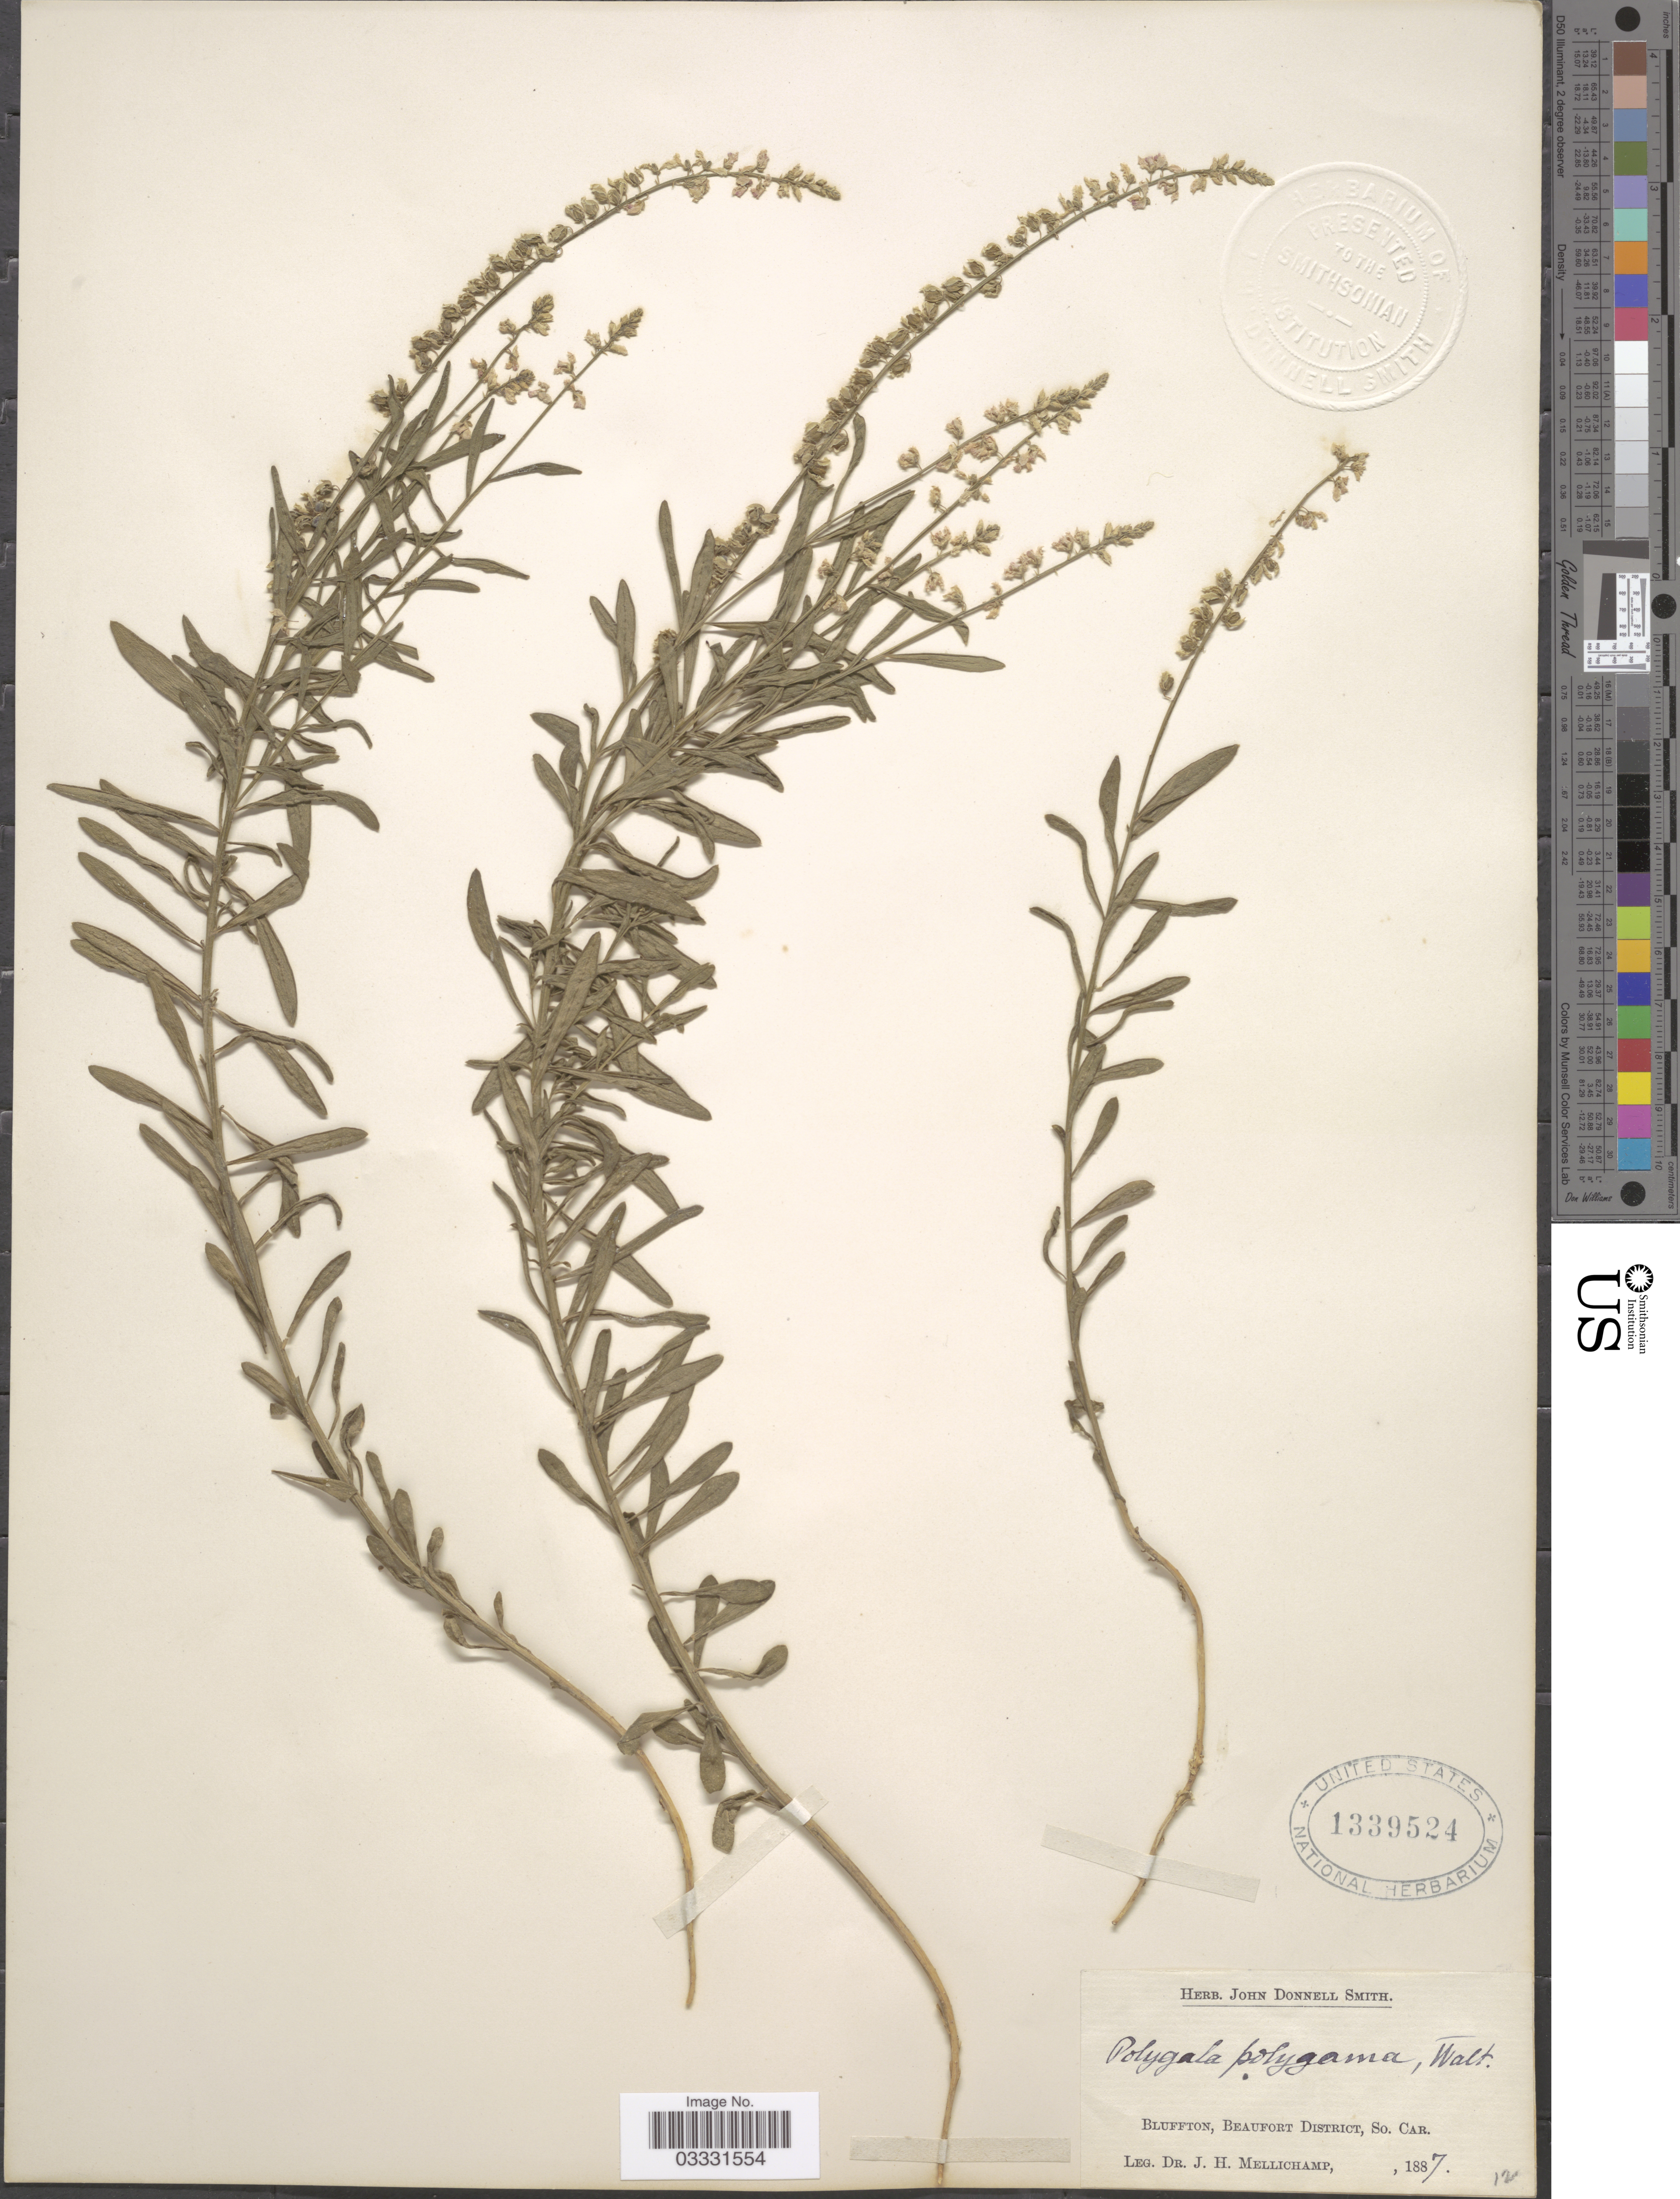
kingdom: Plantae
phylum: Tracheophyta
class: Magnoliopsida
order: Fabales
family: Polygalaceae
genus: Polygala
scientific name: Polygala polygama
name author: Walter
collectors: J. H. Mellichamp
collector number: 12?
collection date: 1887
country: United States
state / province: South Carolina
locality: Bluffton, Beaufort District.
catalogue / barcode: US 1339524